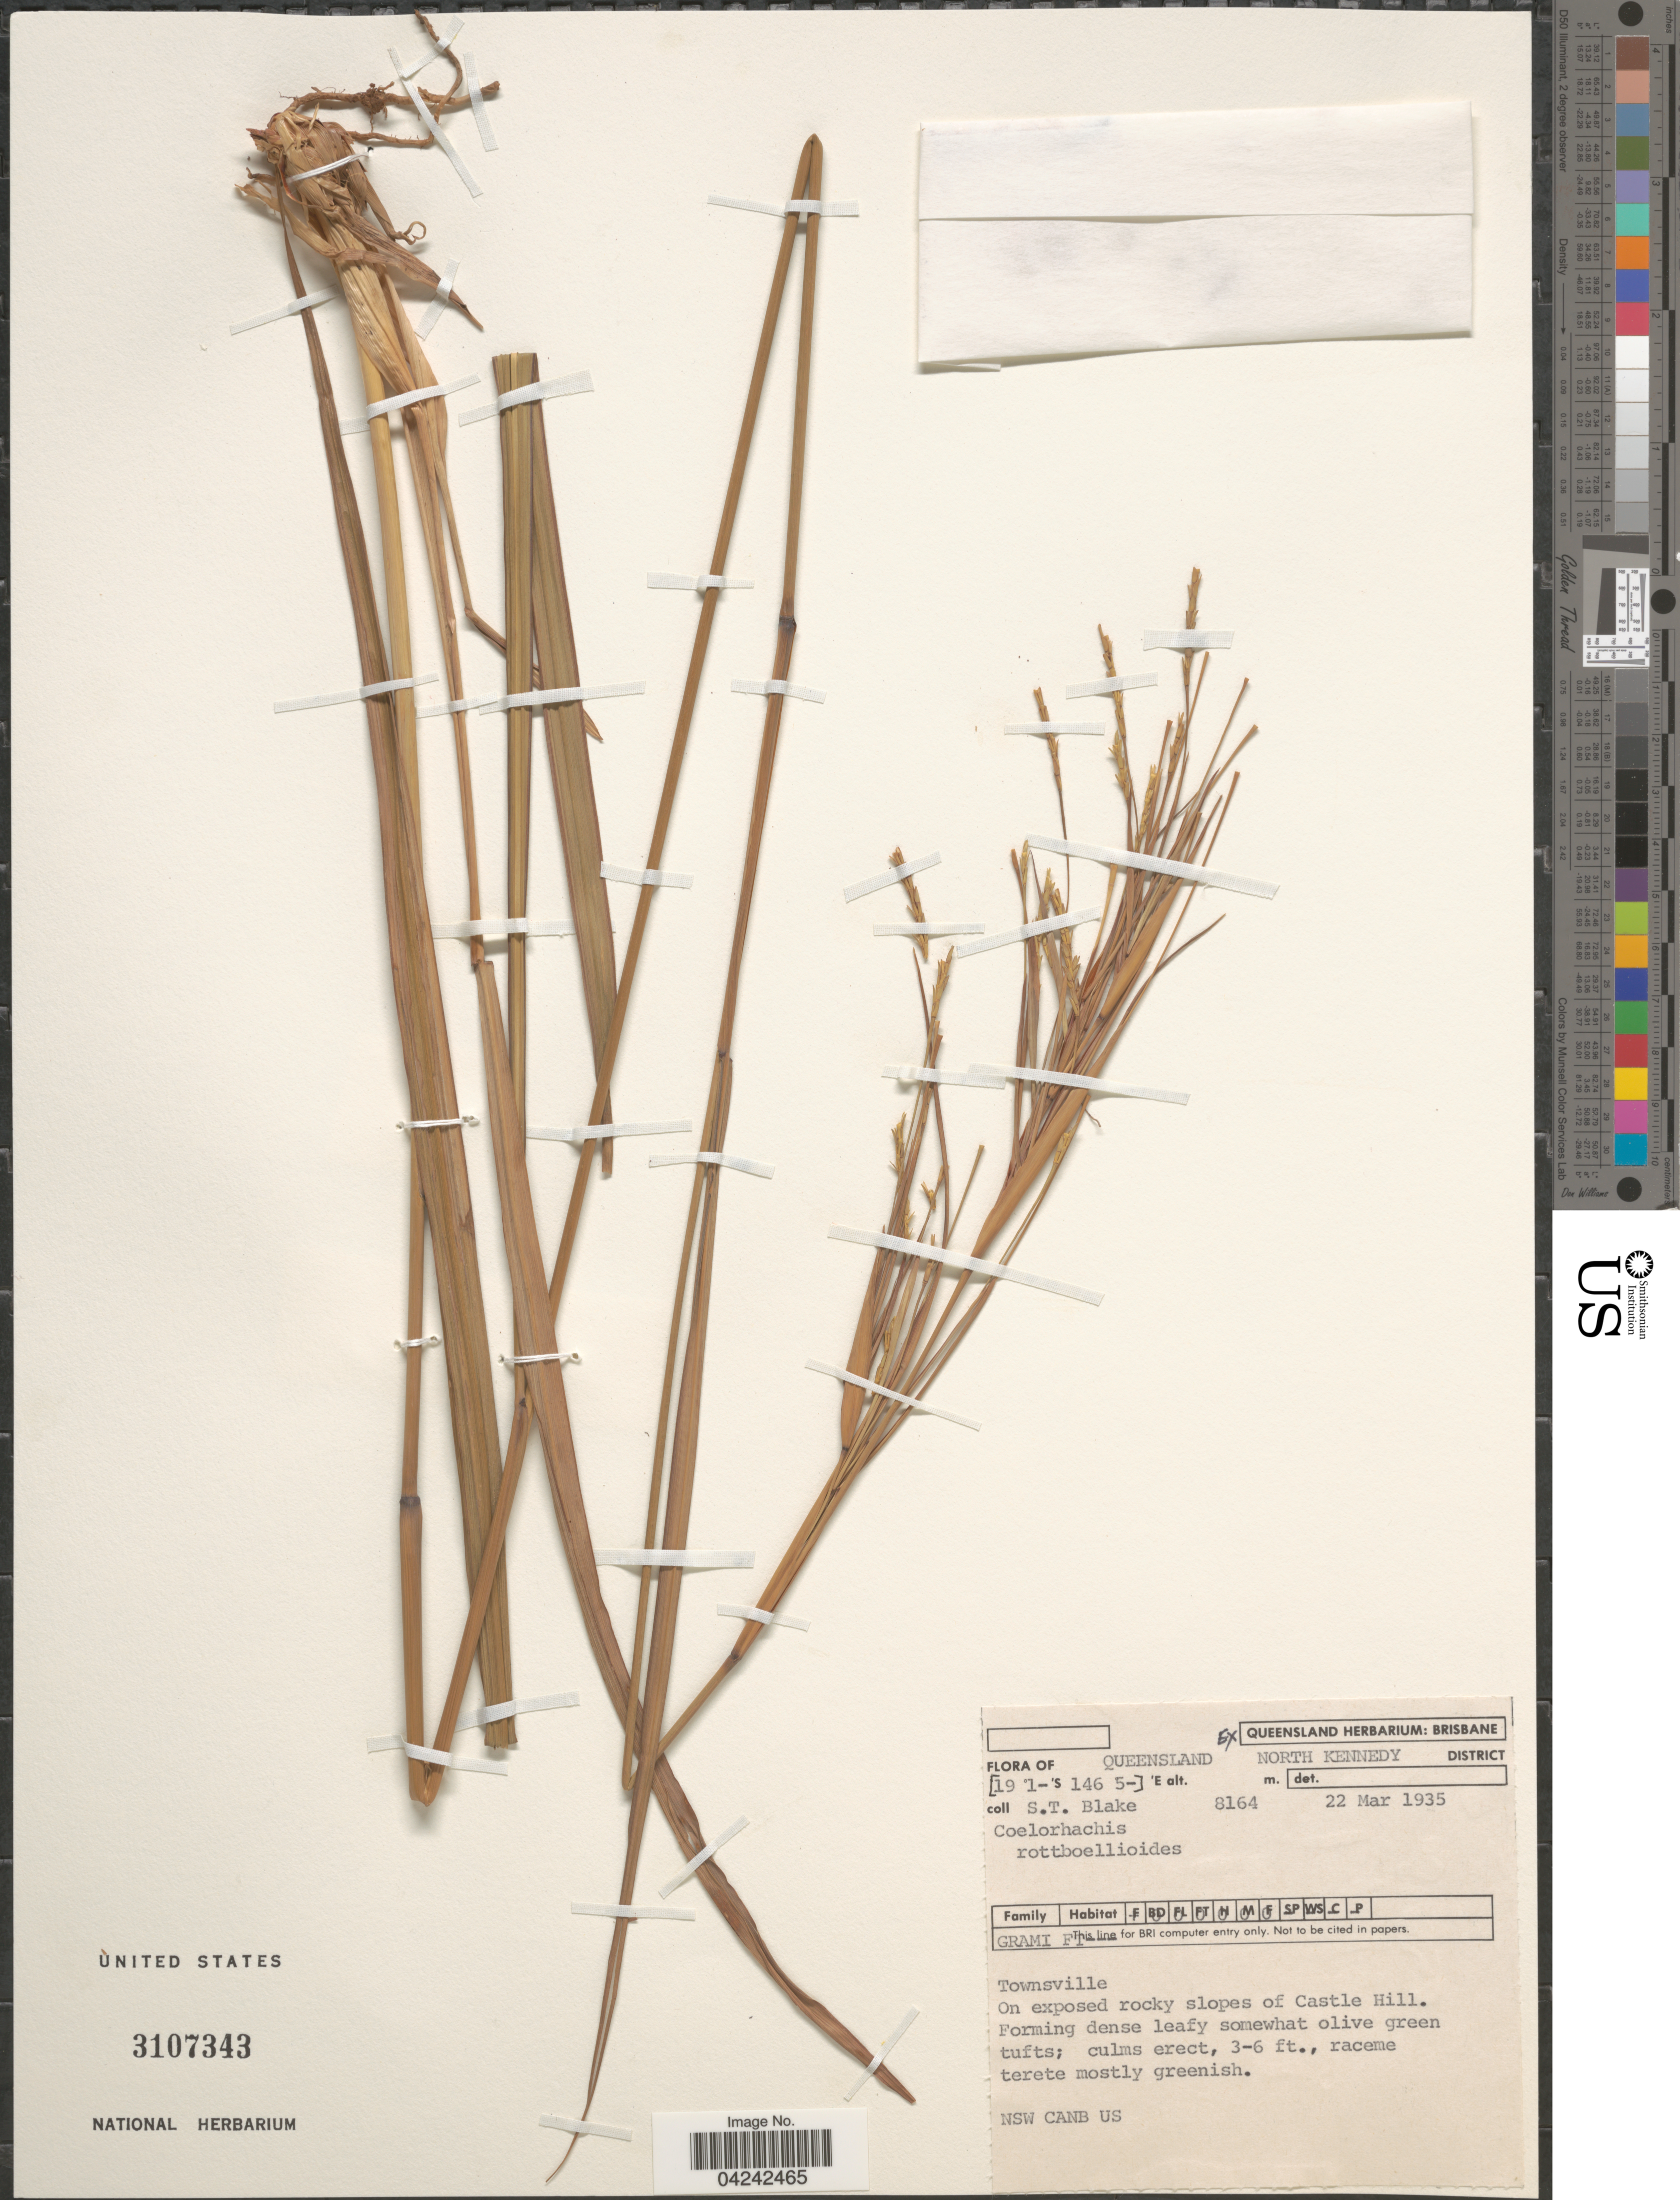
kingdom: Plantae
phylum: Tracheophyta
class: Liliopsida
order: Poales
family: Poaceae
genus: Rottboellia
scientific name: Rottboellia rottboellioides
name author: (R. Br.) Druce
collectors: S. T. Blake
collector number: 8164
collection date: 1935-03-22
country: Australia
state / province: Queensland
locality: North Kennedy District. Townsville. On exposed rocky slopes of Castle Hill.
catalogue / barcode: US 3107343